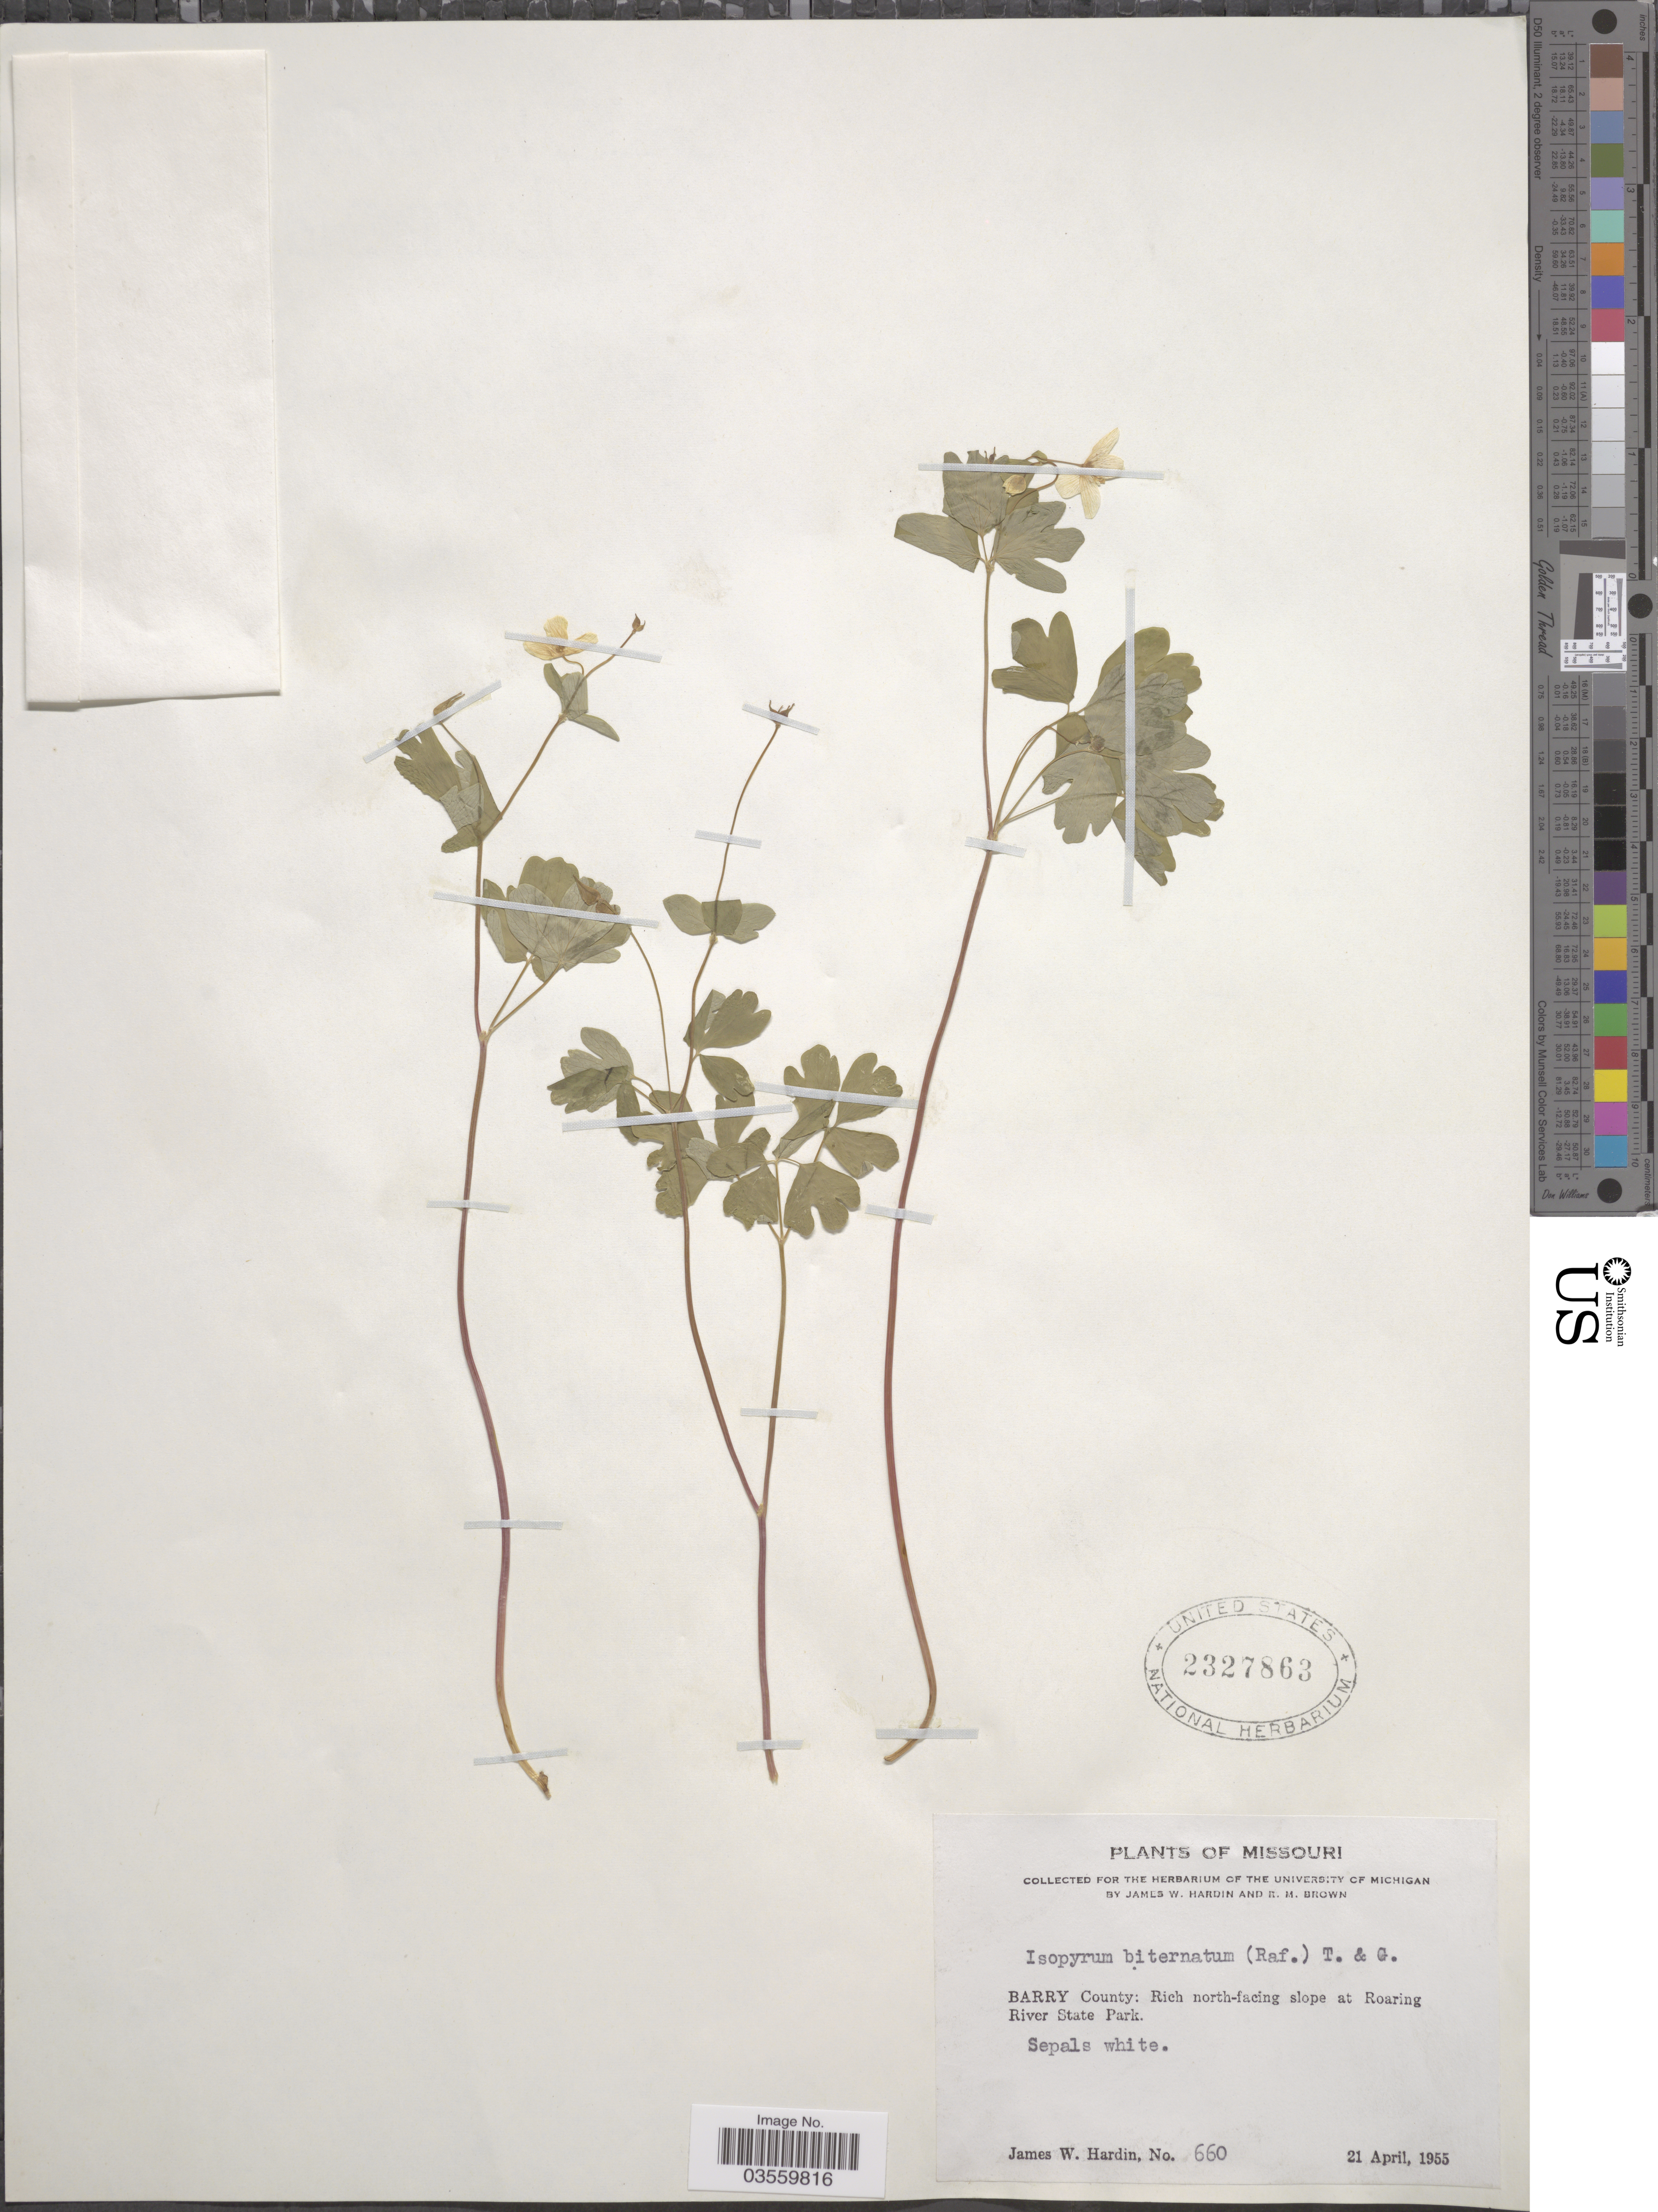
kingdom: Plantae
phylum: Tracheophyta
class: Magnoliopsida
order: Ranunculales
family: Ranunculaceae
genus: Enemion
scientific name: Enemion biternatum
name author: (Torr. & A. Gray) Raf.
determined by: Strong, Mark T., (BOT), Smithsonian Institution - National Museum of Natural History (UNITED STATES)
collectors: J. W. Hardin & R. Brown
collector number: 660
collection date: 1955-04-21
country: United States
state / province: Missouri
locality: Barry County: at Roaring River State Park.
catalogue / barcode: US 2327863